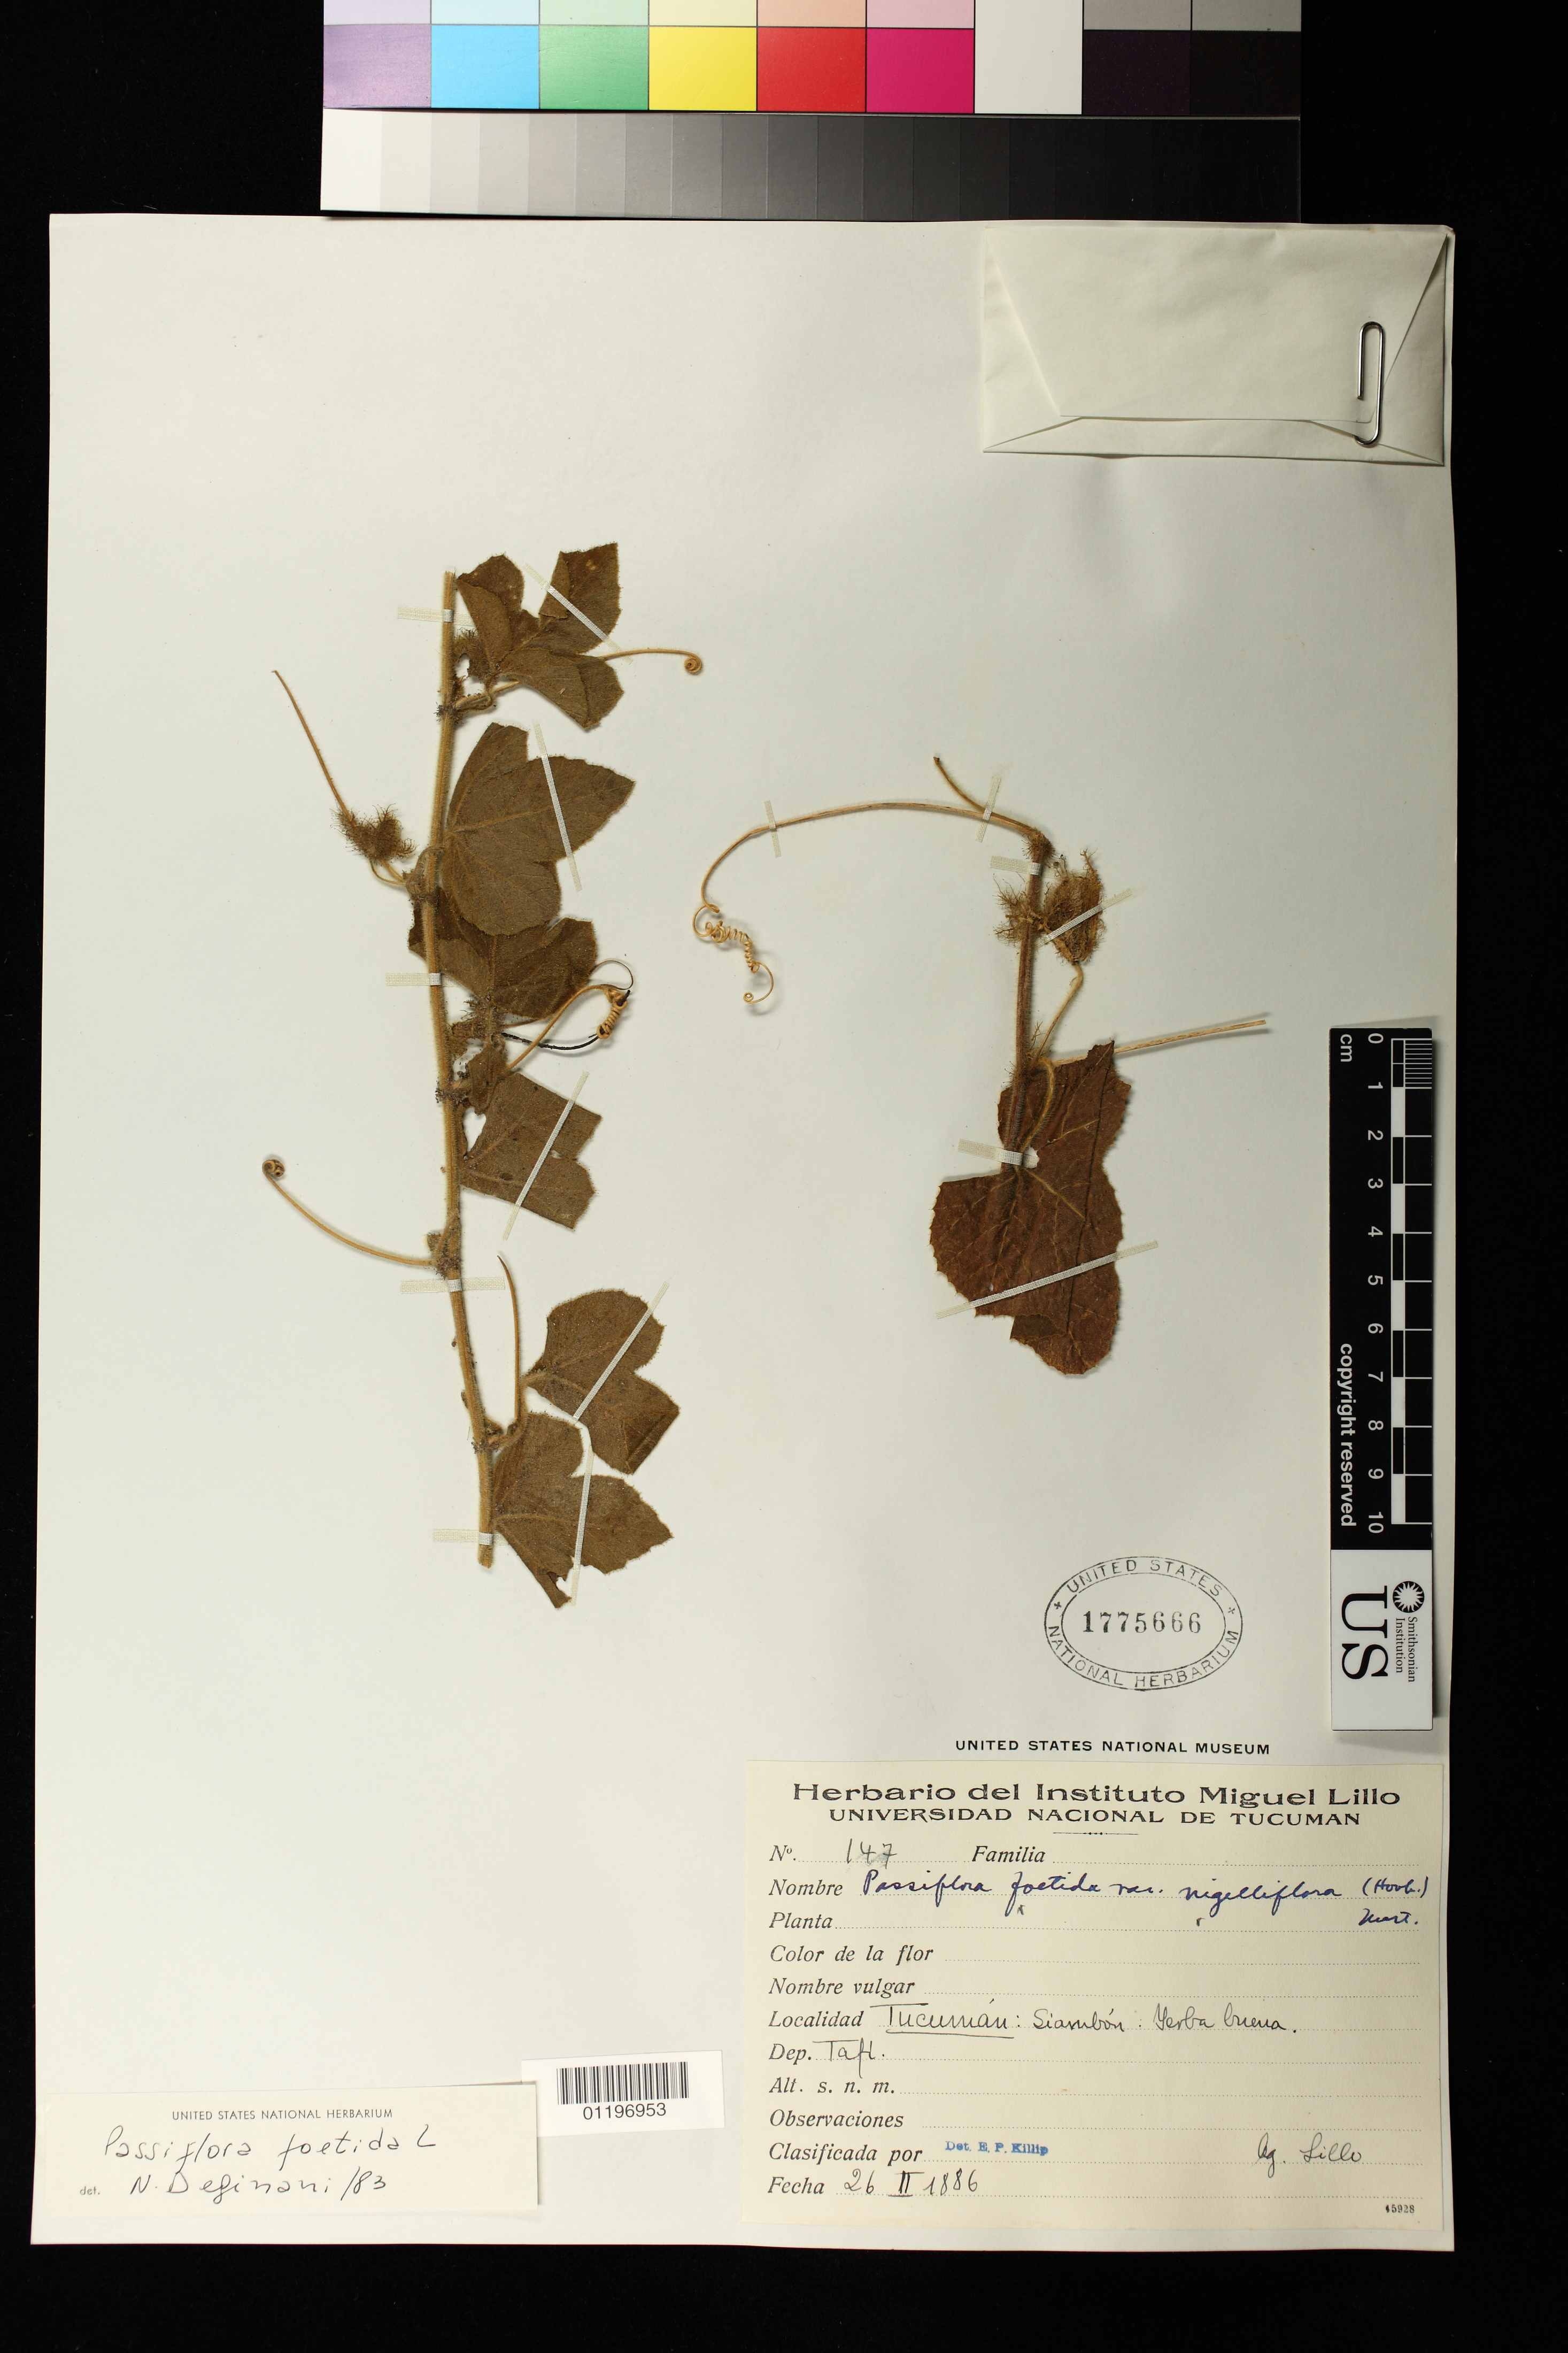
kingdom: Plantae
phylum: Tracheophyta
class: Magnoliopsida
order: Malpighiales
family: Passifloraceae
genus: Passiflora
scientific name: Passiflora foetida var. nigelliflora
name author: (Hook.) Mast.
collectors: M. Lillo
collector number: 147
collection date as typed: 26 Feb 1886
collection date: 1886-02-26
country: Argentina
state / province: Tucumán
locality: Tucumán: Siambón: Yerba buena.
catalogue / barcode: US 1775666